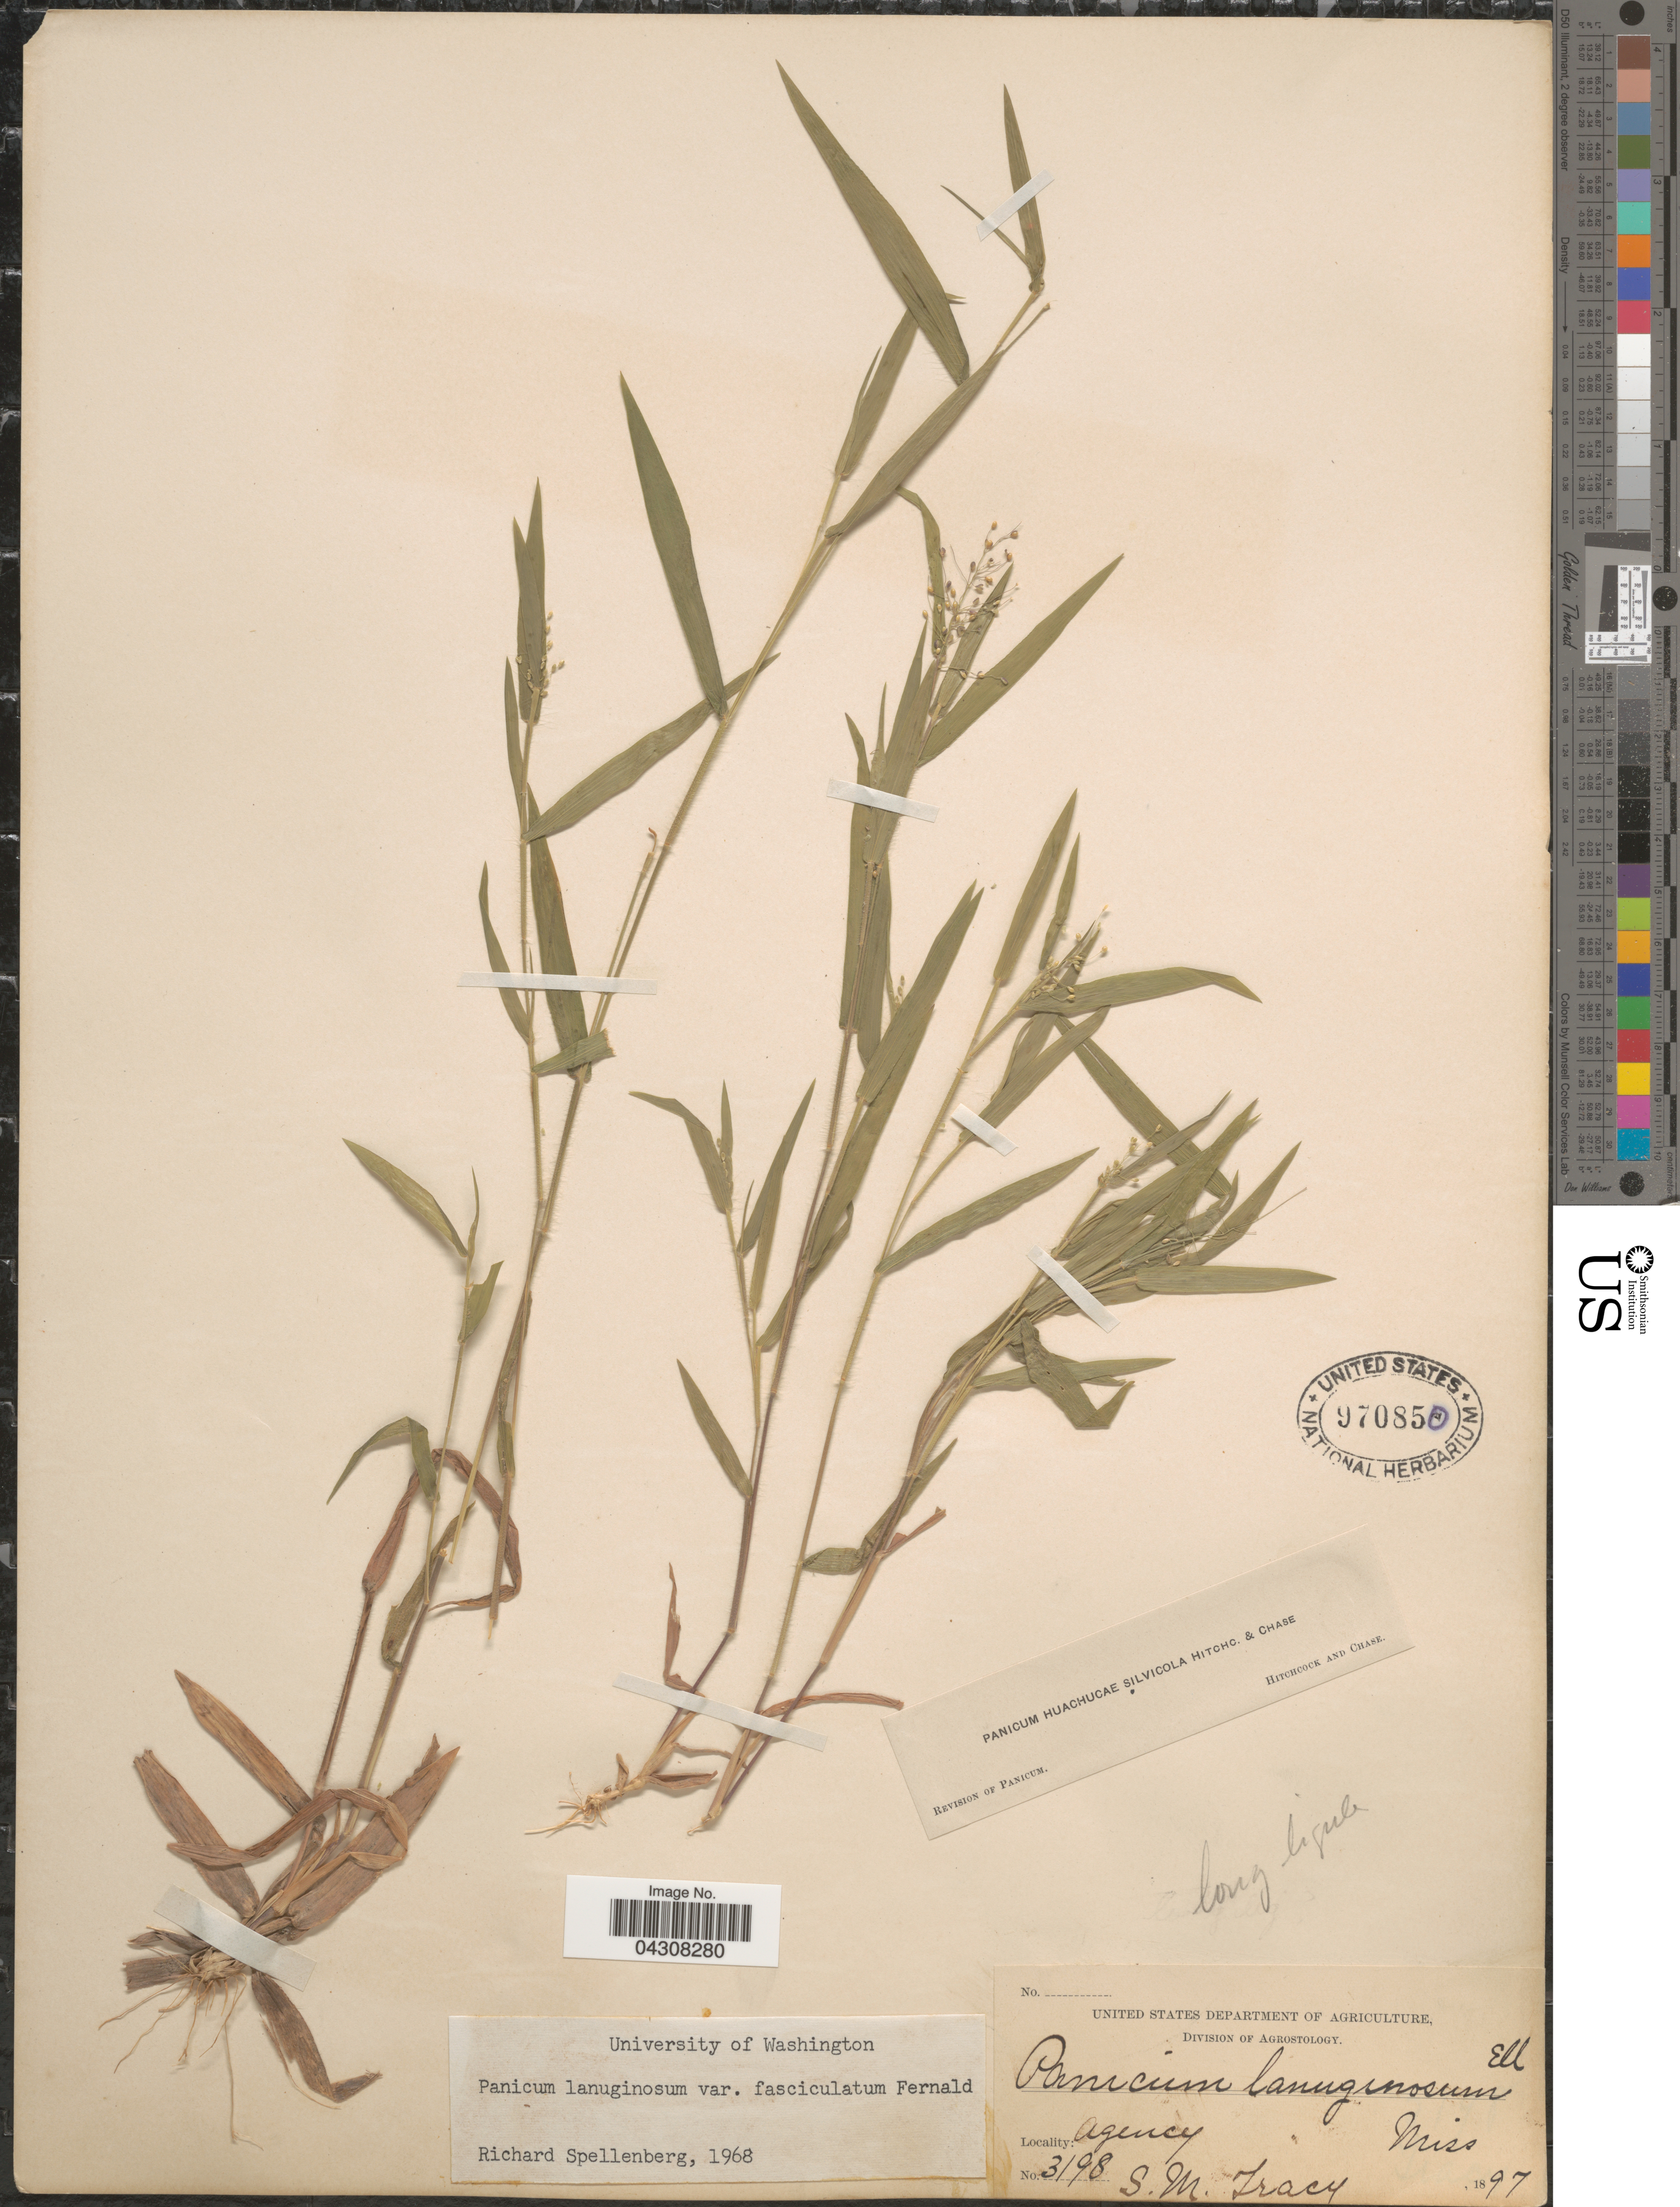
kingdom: Plantae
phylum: Tracheophyta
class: Liliopsida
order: Poales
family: Poaceae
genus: Dichanthelium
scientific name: Dichanthelium acuminatum var. acuminatum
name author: (Sw.) Gould & C.A. Clark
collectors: S. M. Tracy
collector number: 3198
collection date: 1897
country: United States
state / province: Mississippi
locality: Agency.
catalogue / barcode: US 970850